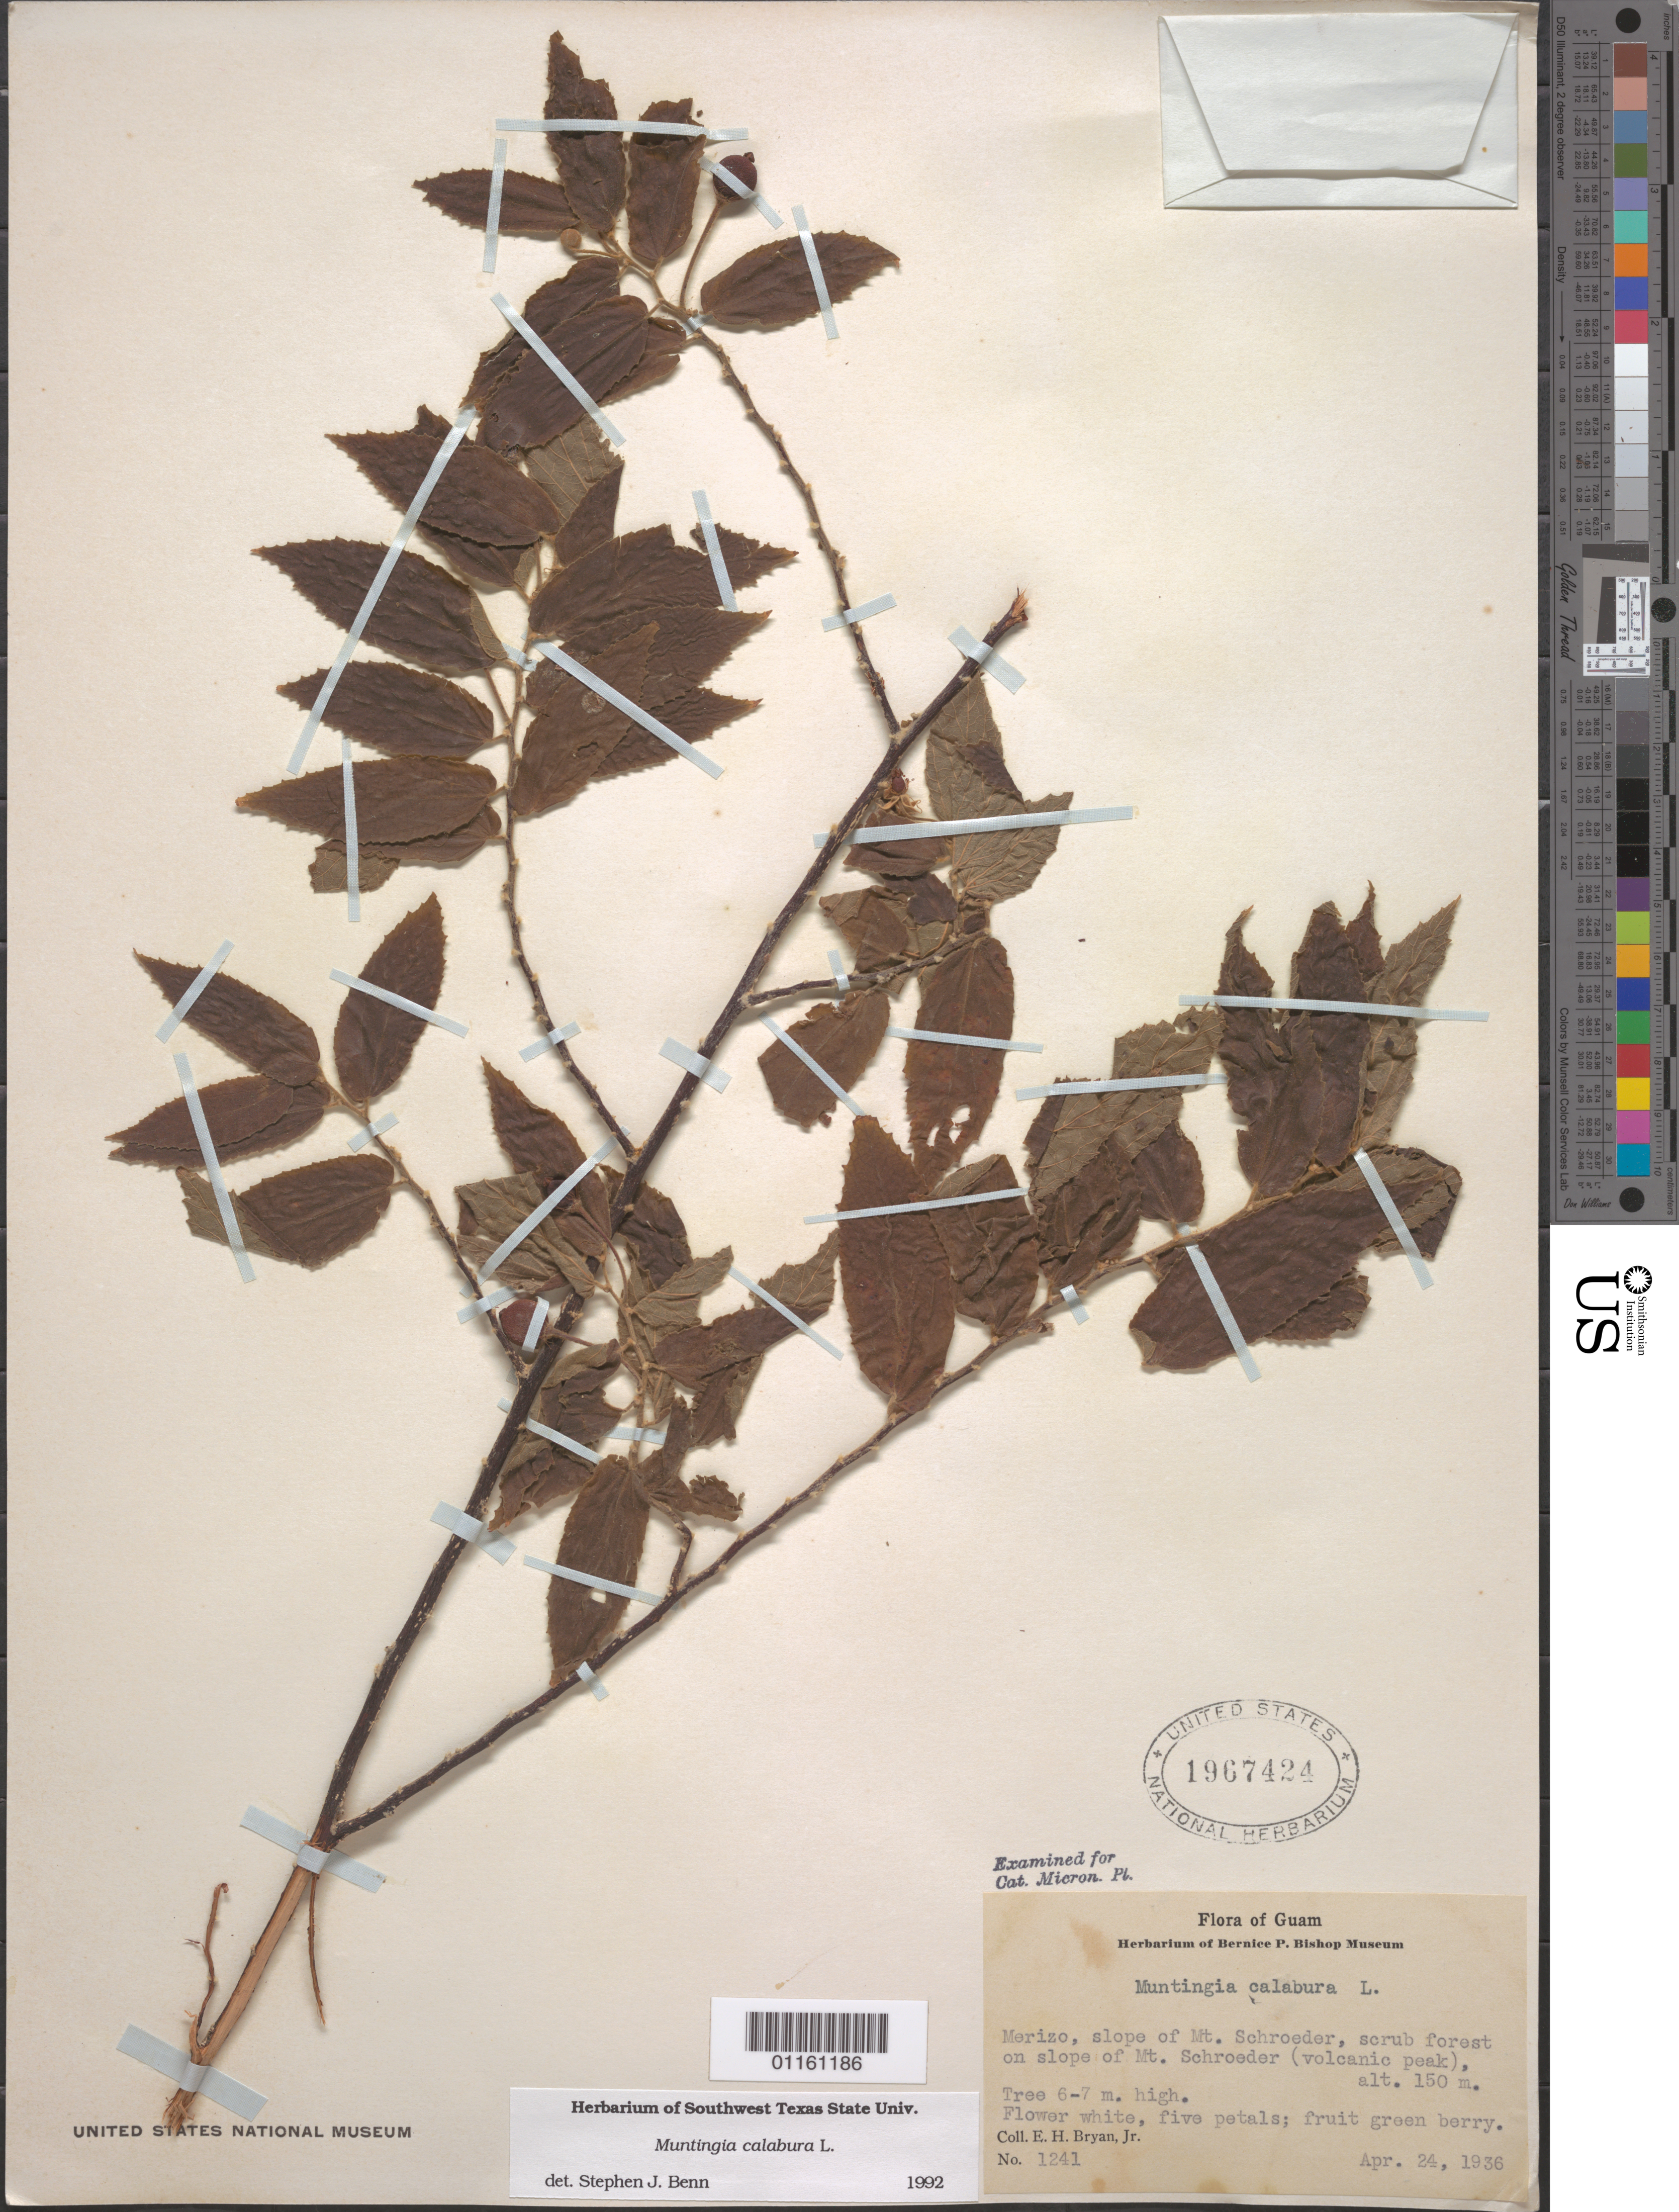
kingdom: Plantae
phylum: Tracheophyta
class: Magnoliopsida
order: Malvales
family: Muntingiaceae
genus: Muntingia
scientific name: Muntingia calabura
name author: L.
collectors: J. Bryan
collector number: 1241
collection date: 1936-04-24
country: Guam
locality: Merizo, slope of Mt. Schroeder, scrub forest on slope of Mt. Schroeder ( volcanic peak ).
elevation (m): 150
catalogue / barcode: US 1967424